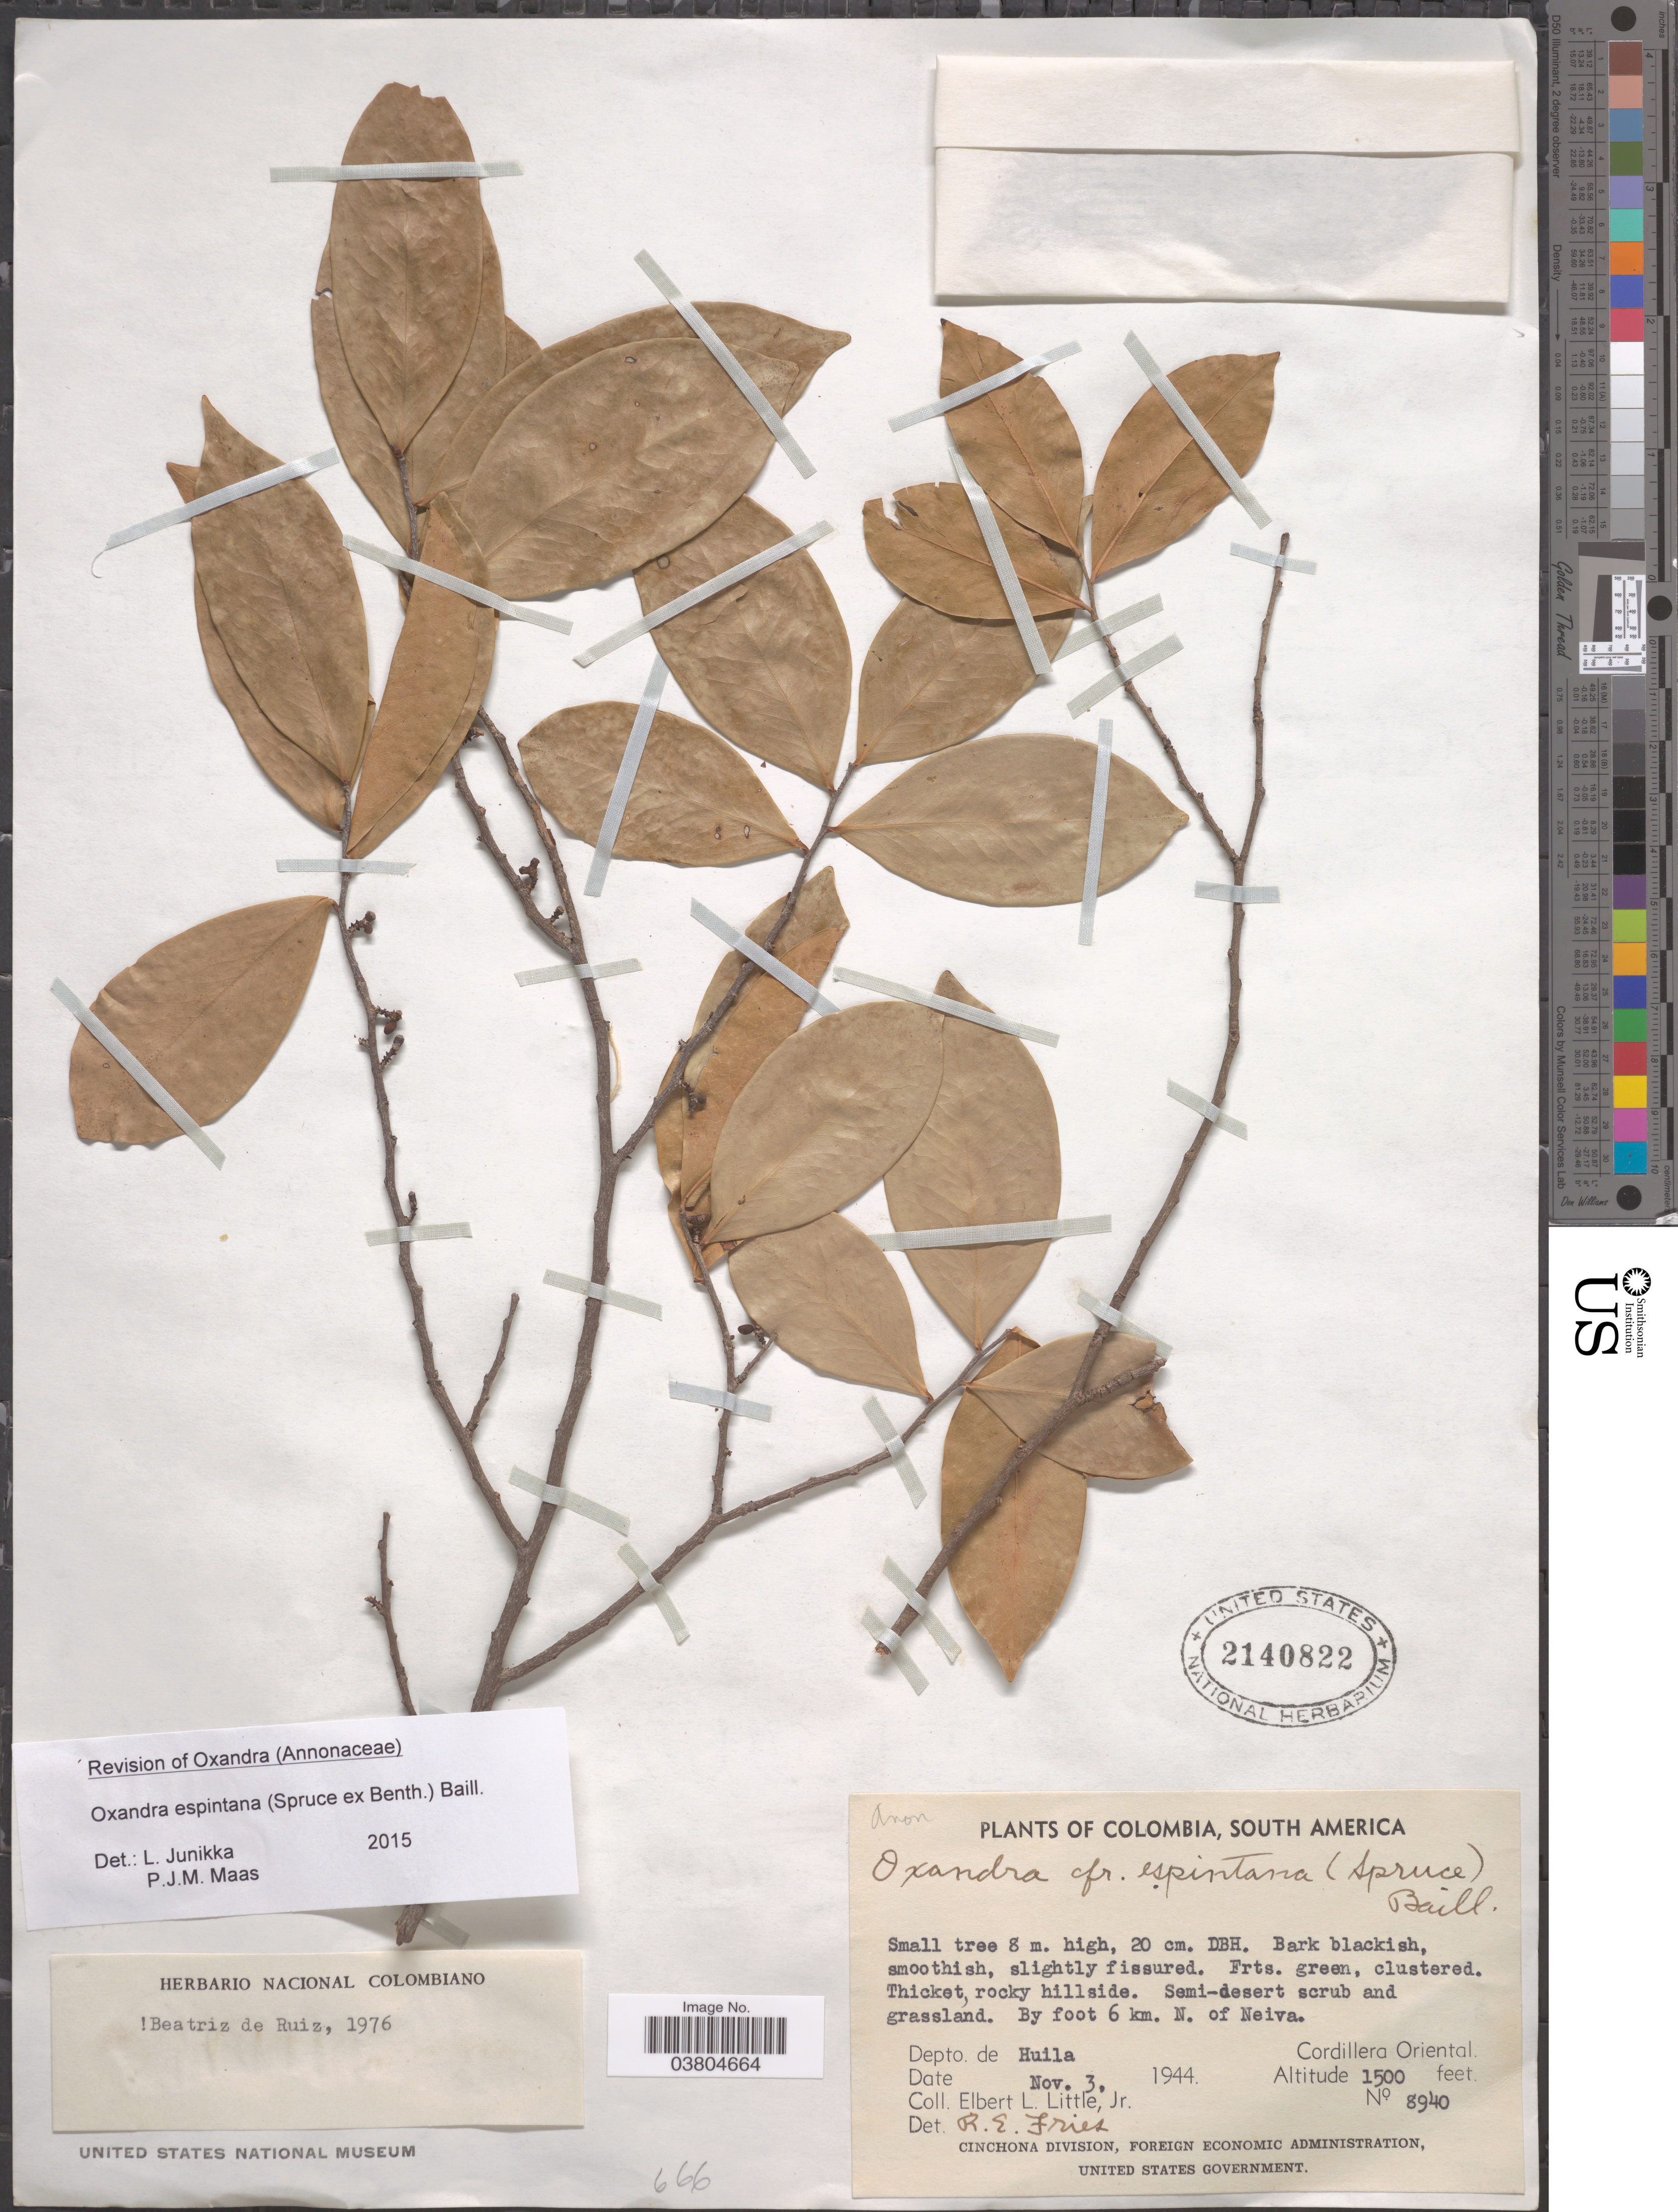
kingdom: Plantae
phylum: Tracheophyta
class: Magnoliopsida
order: Magnoliales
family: Annonaceae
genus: Oxandra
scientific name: Oxandra espintana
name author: (Spruce ex Benth.) Baill.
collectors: E. L. Little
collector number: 8940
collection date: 1944-11-03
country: Colombia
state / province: Huila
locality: By foot 6 km. N. of Neiva. Depto. de Huila. Cordillera Oriental.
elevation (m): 457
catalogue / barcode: US 2140822